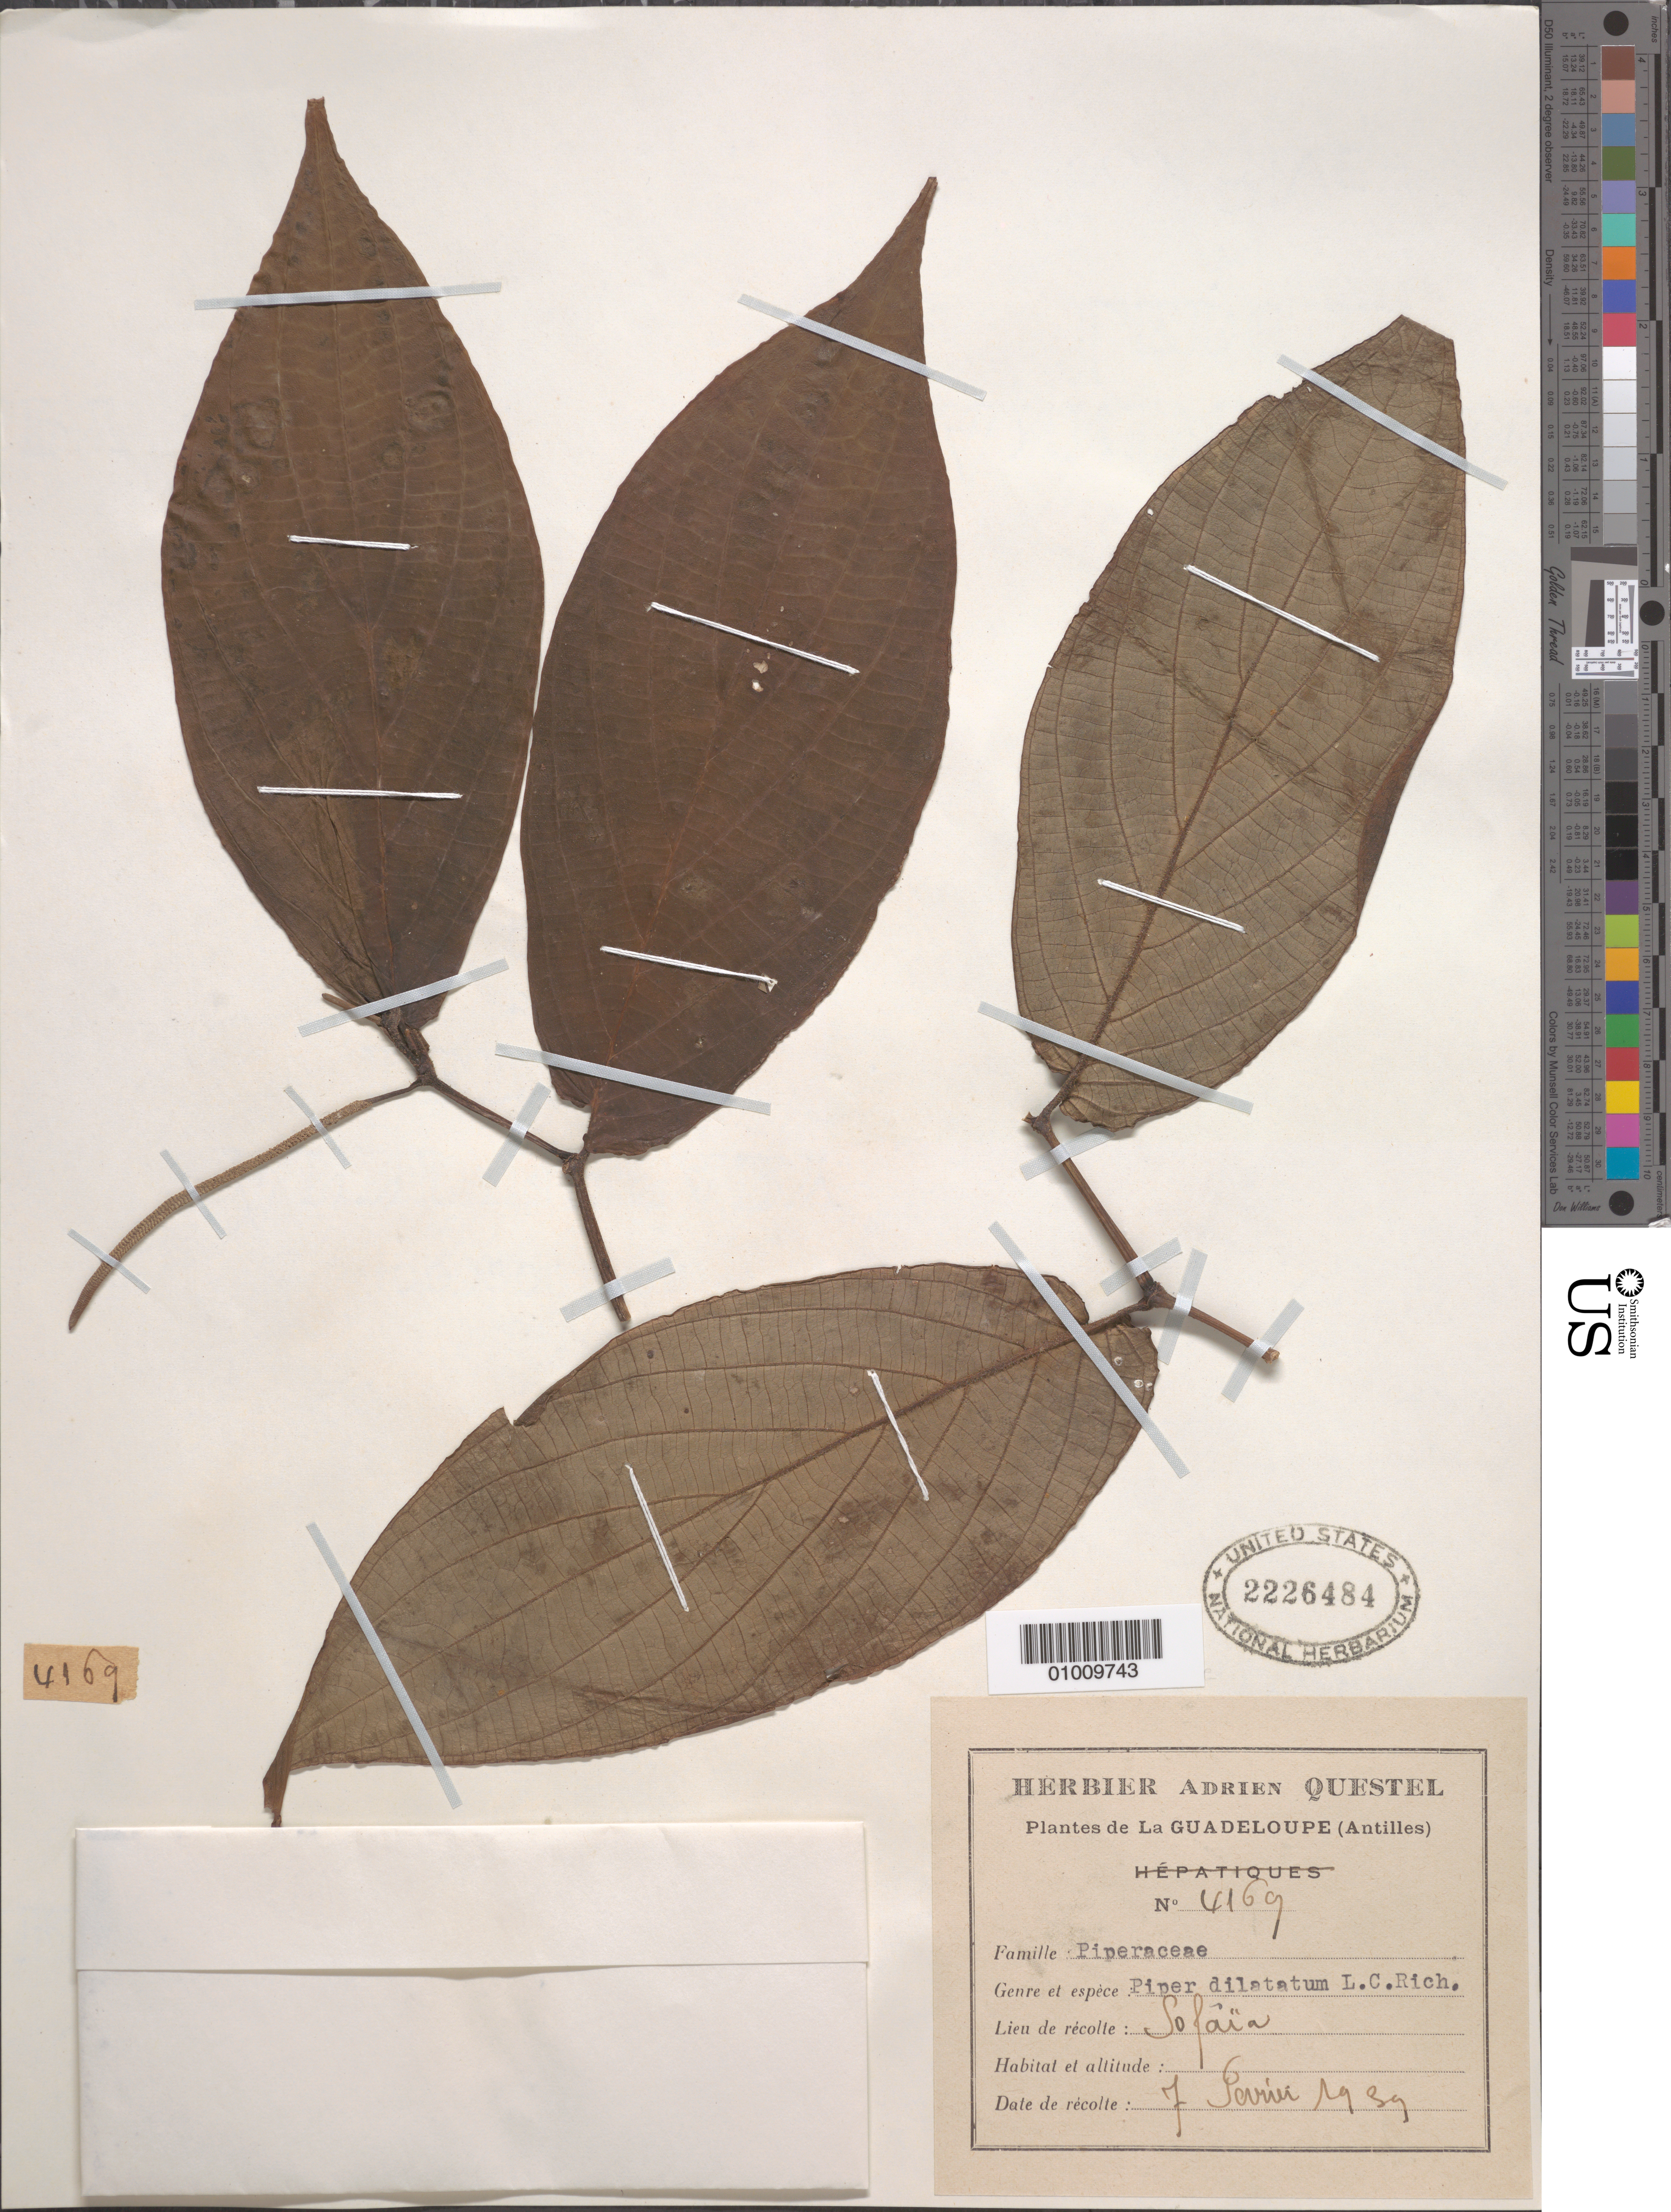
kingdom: Plantae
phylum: Tracheophyta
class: Magnoliopsida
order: Piperales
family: Piperaceae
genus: Piper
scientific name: Piper dilatatum var. dilatatum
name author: Rich.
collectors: A. Questel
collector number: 4169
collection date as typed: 07 Feb 1959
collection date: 1959-02-07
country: Guadeloupe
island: Basse Terre [Guadeloupe]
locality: Solaia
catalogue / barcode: US 2226484